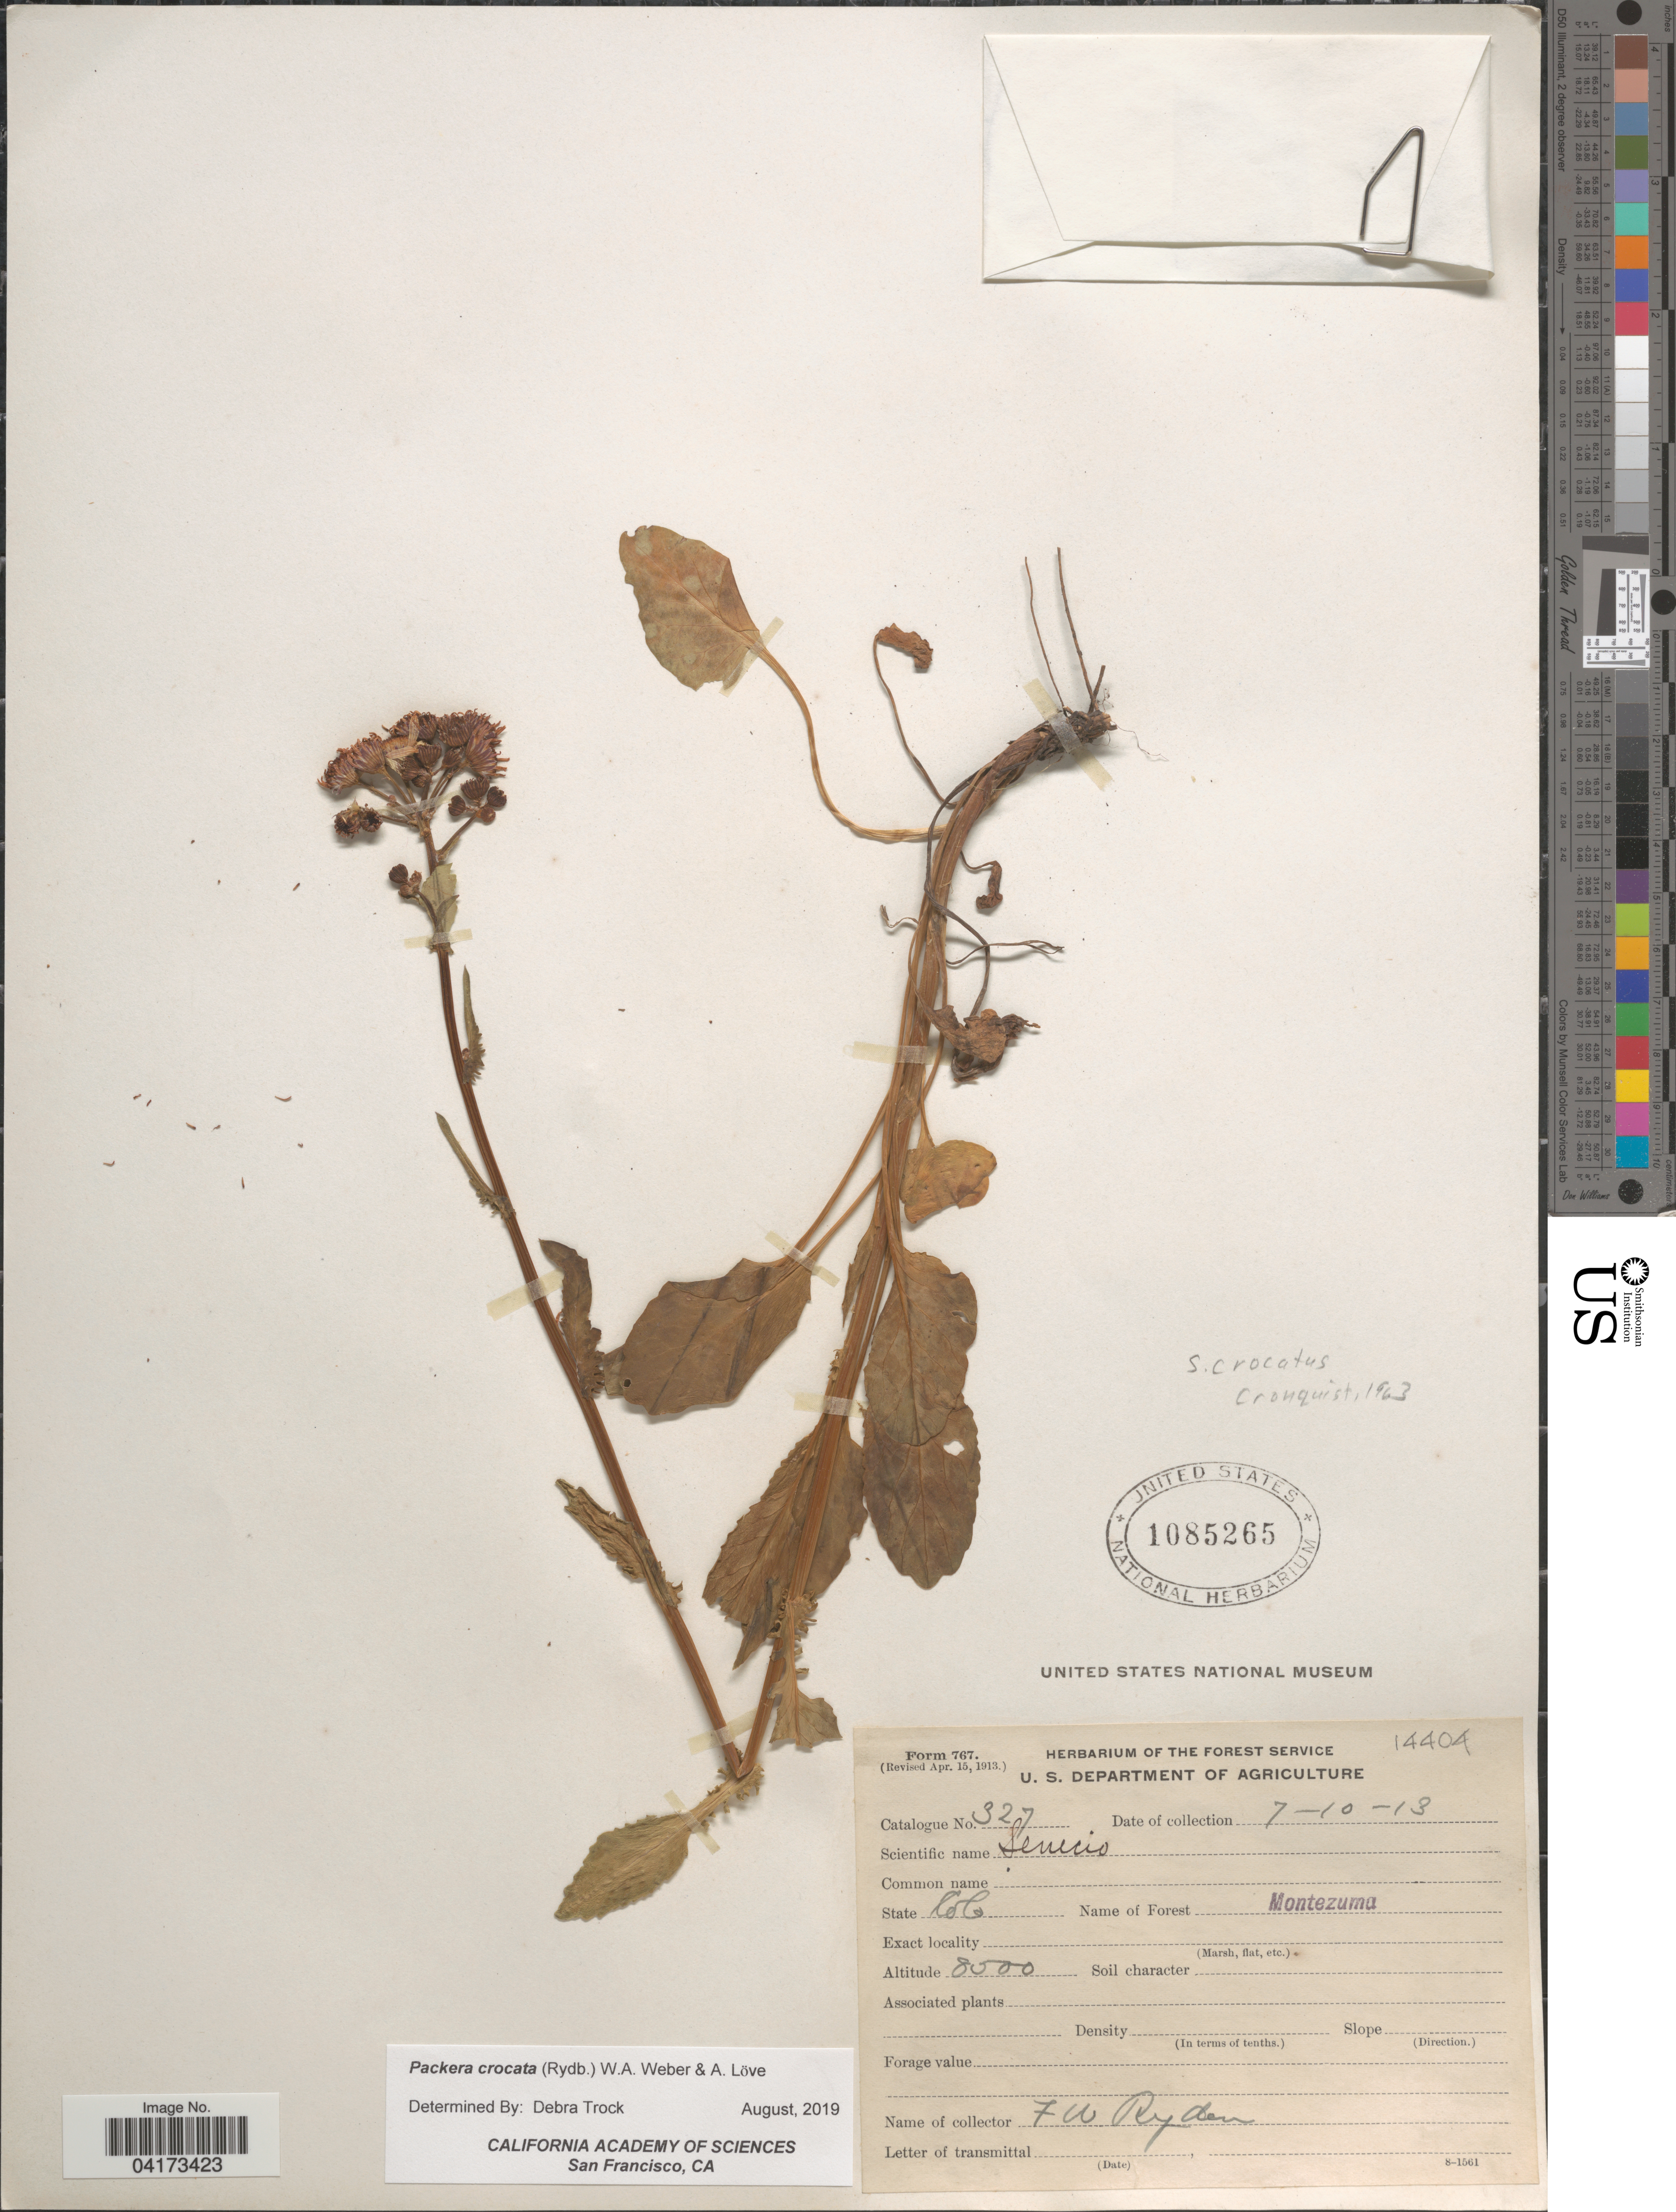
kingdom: Plantae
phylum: Tracheophyta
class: Magnoliopsida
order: Asterales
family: Asteraceae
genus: Packera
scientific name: Packera crocata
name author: (Rydb.) W.A. Weber & Á. Löve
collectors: F. Ryden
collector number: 14404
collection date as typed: Transcribed d/m/y: 10/7/13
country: United States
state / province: Colorado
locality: Forest Montezuma.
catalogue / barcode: US 1085265